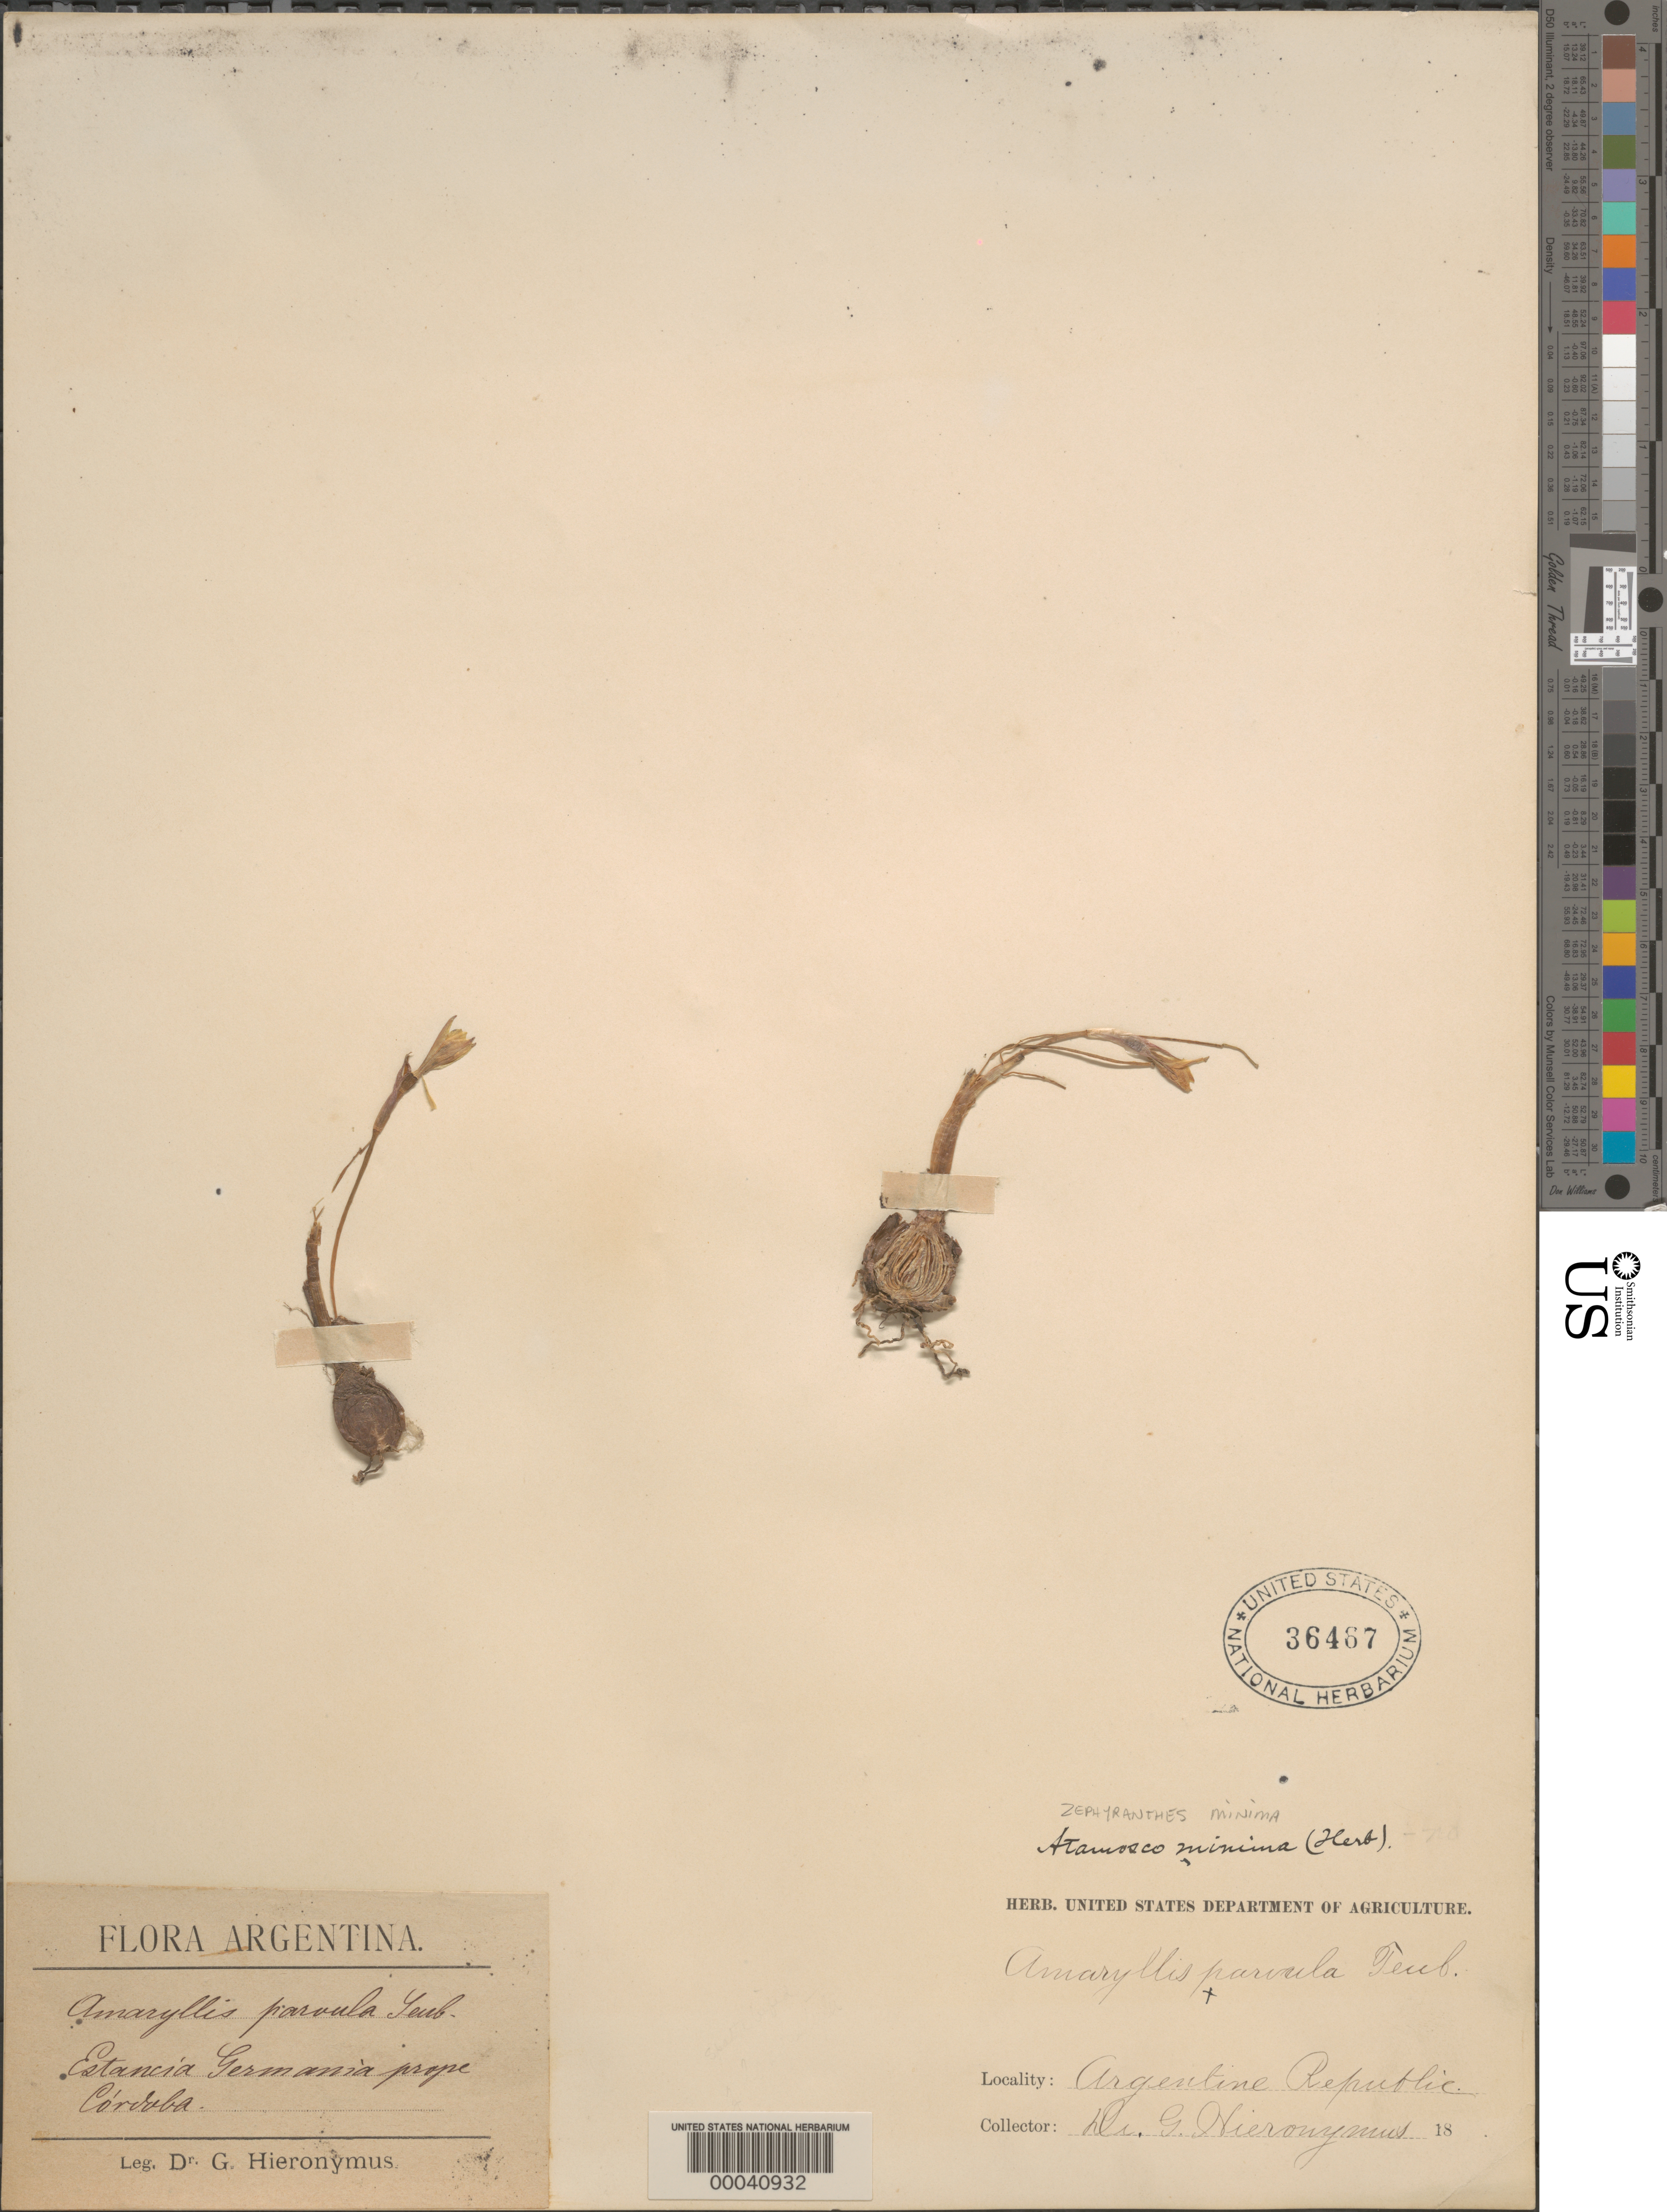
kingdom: Plantae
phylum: Tracheophyta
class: Liliopsida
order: Asparagales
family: Amaryllidaceae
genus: Zephyranthes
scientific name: Zephyranthes minima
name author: Herb.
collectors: G. H. Hieronymus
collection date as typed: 18--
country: Argentina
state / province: Córdoba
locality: Estancia Germania, near Cordoba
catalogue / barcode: US 36467